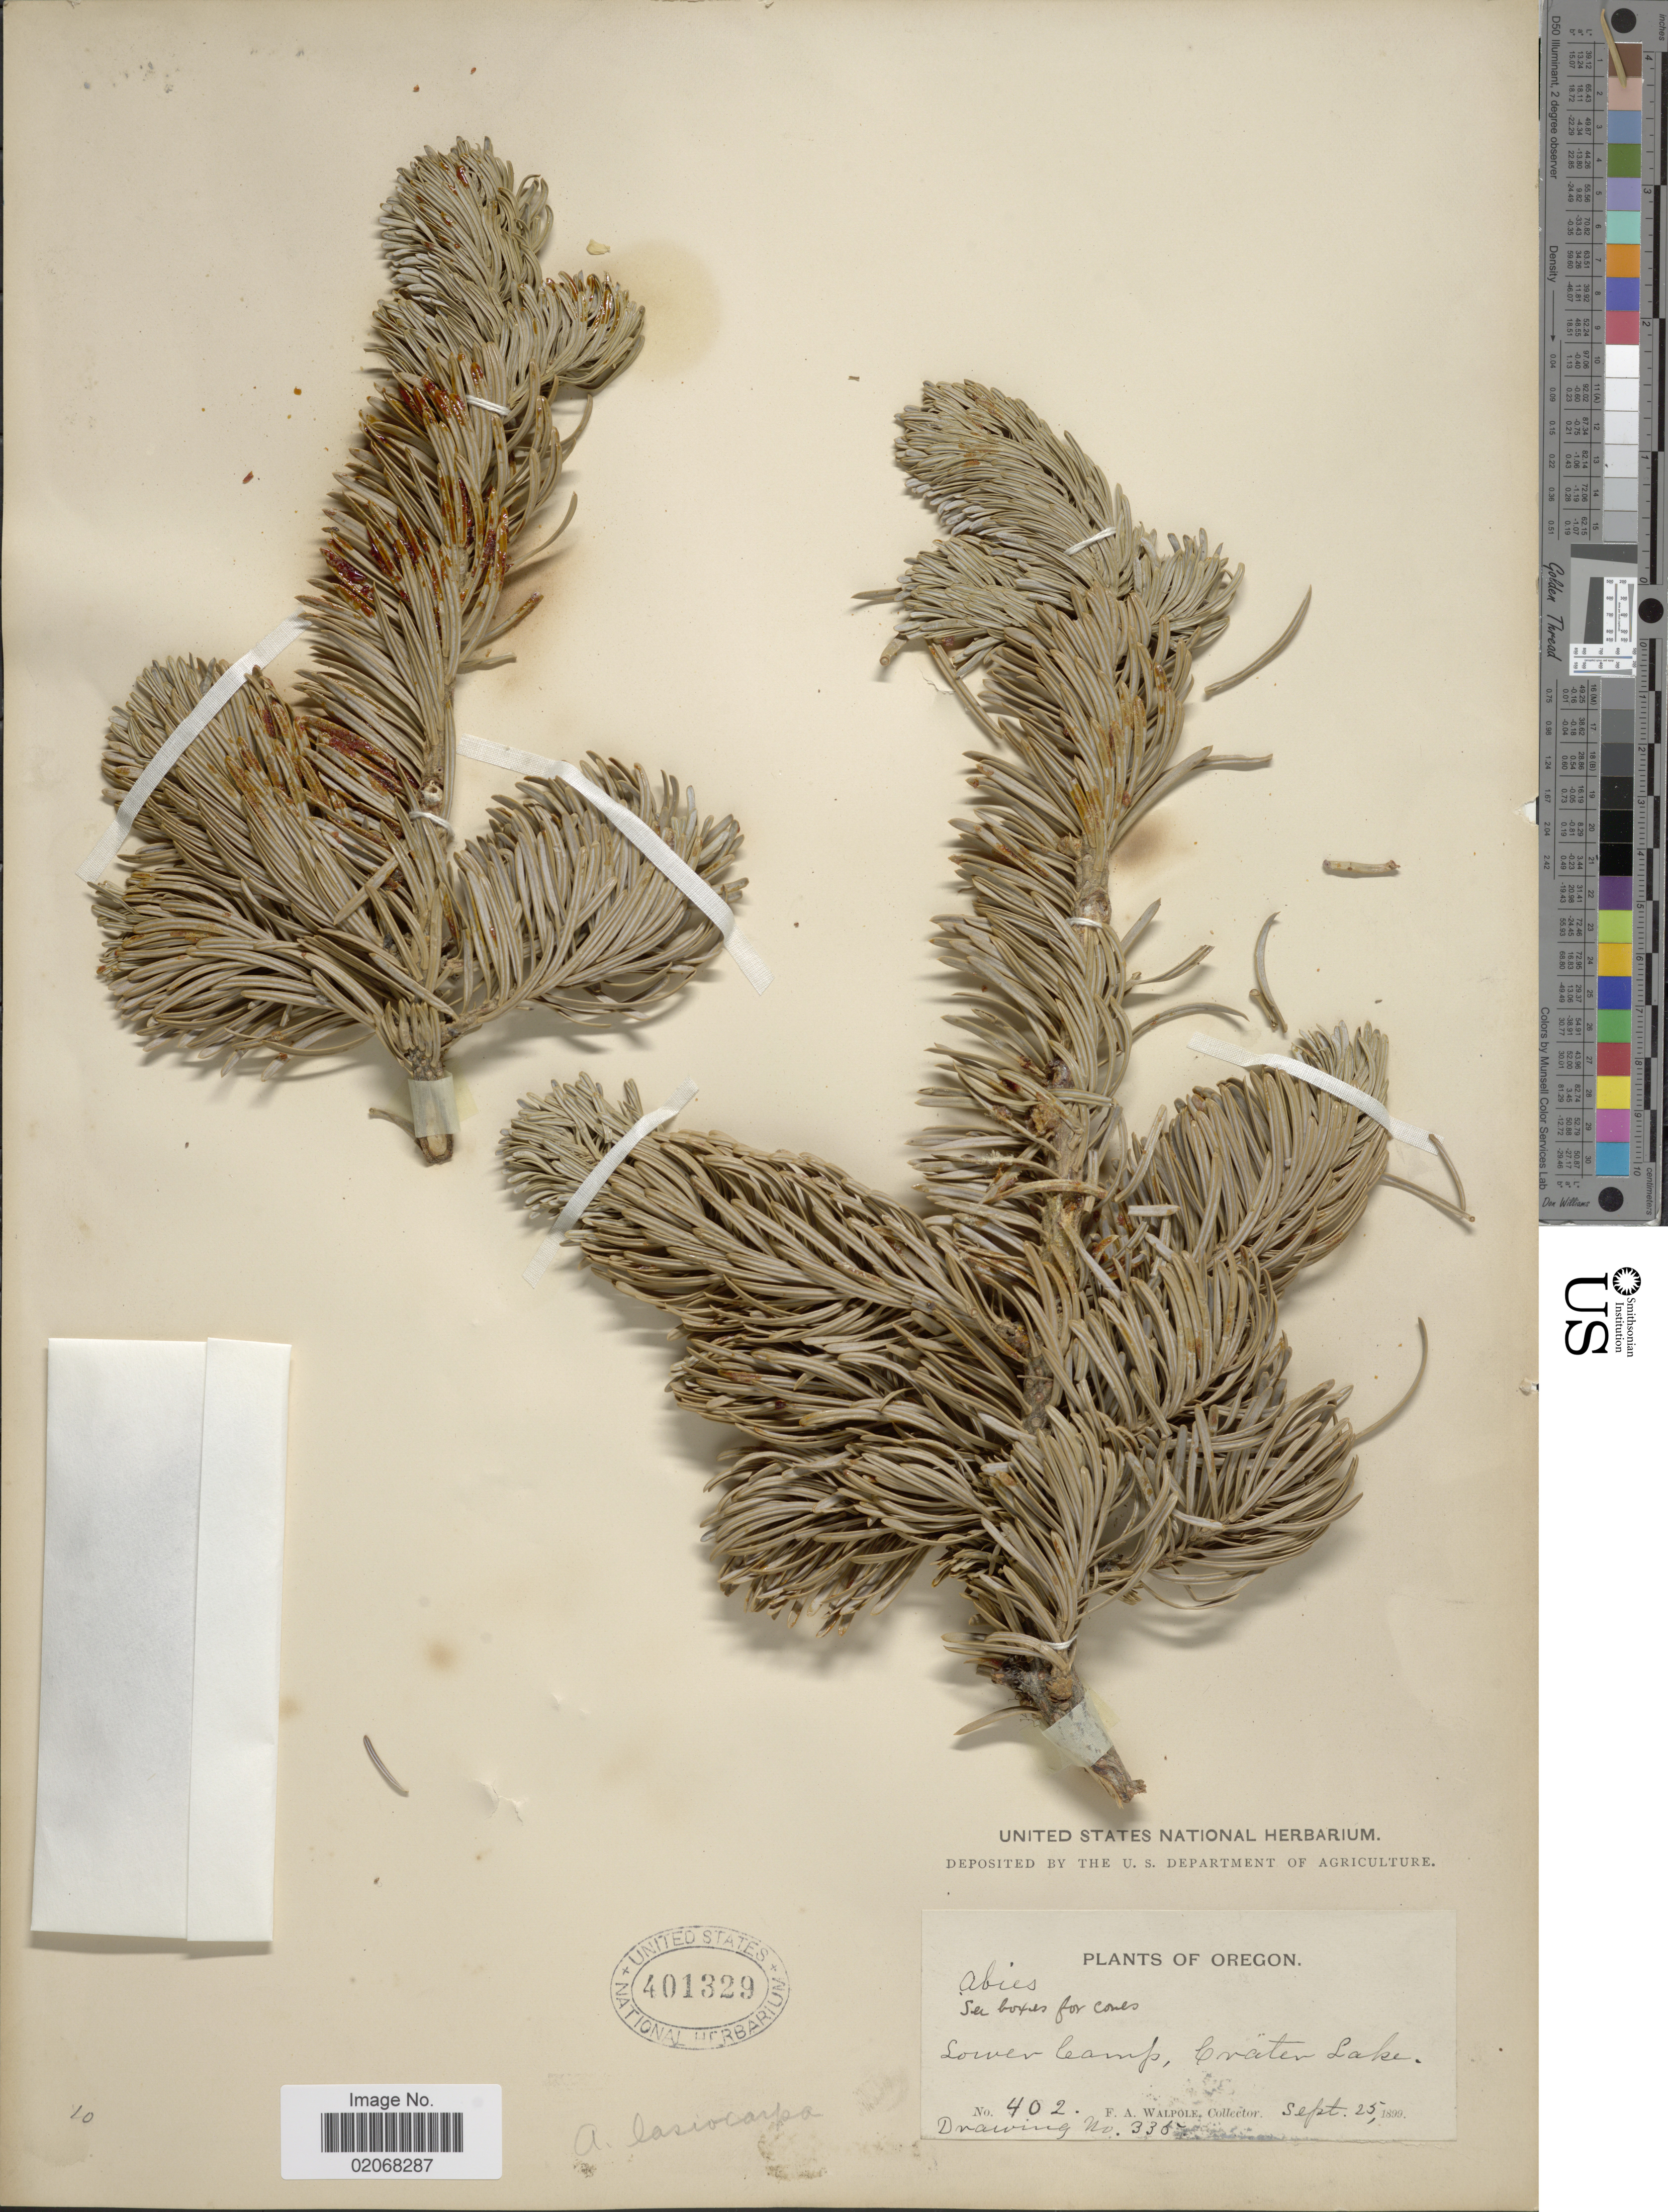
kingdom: Plantae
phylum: Tracheophyta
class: Pinopsida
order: Pinales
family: Pinaceae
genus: Abies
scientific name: Abies lasiocarpa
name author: (Hook.) Nutt.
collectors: F. Walpole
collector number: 402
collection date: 1899-09-25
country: United States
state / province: Oregon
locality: Lower Camp, Crater Lake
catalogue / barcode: US 401329